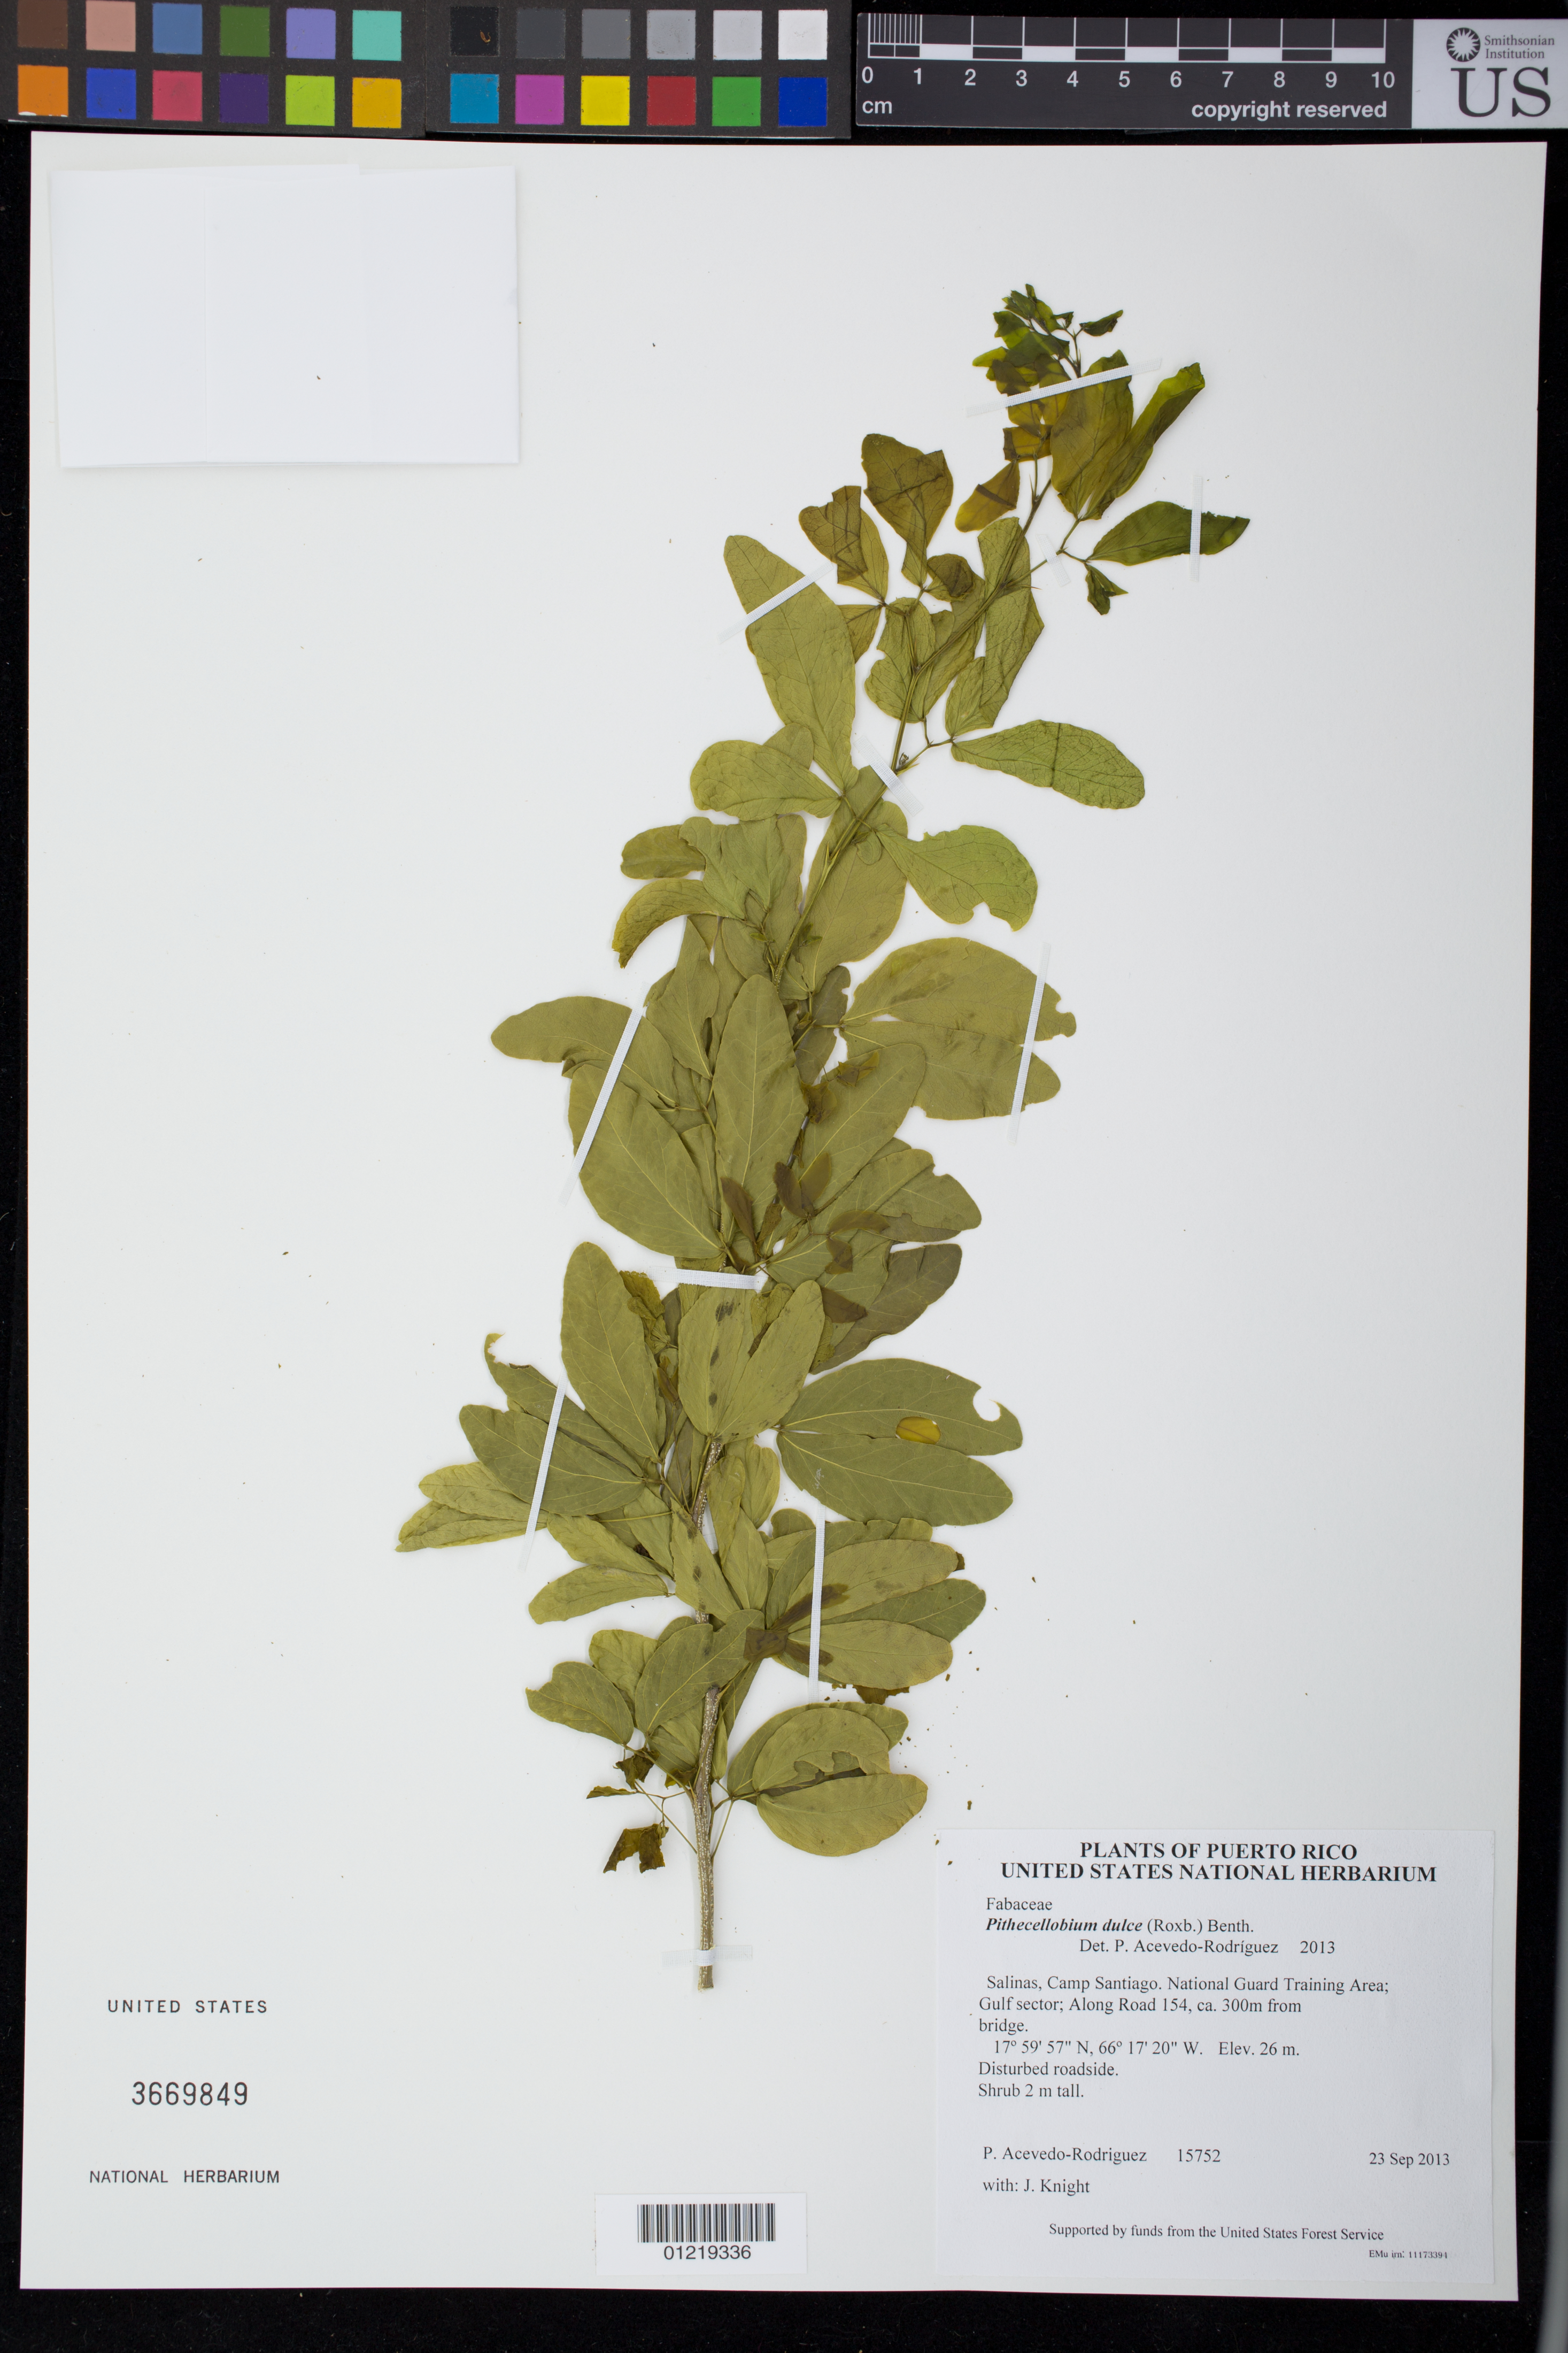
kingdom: Plantae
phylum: Tracheophyta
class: Magnoliopsida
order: Fabales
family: Fabaceae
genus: Pithecellobium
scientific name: Pithecellobium dulce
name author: (Roxb.) Benth.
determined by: Acevedo-Rodríguez, P., (BOT), Smithsonian Institution - National Museum of Natural History (UNITED STATES)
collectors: P. Acevedo-Rodr. & J. Knight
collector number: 15752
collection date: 2013-09-23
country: Puerto Rico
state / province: Salinas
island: Puerto Rico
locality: Camp Santiago. National Guard Training Area; Gulf sector; Along Road 154, ca. 300m from bridge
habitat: Disturbed roadside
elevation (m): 26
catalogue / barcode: US 3669849